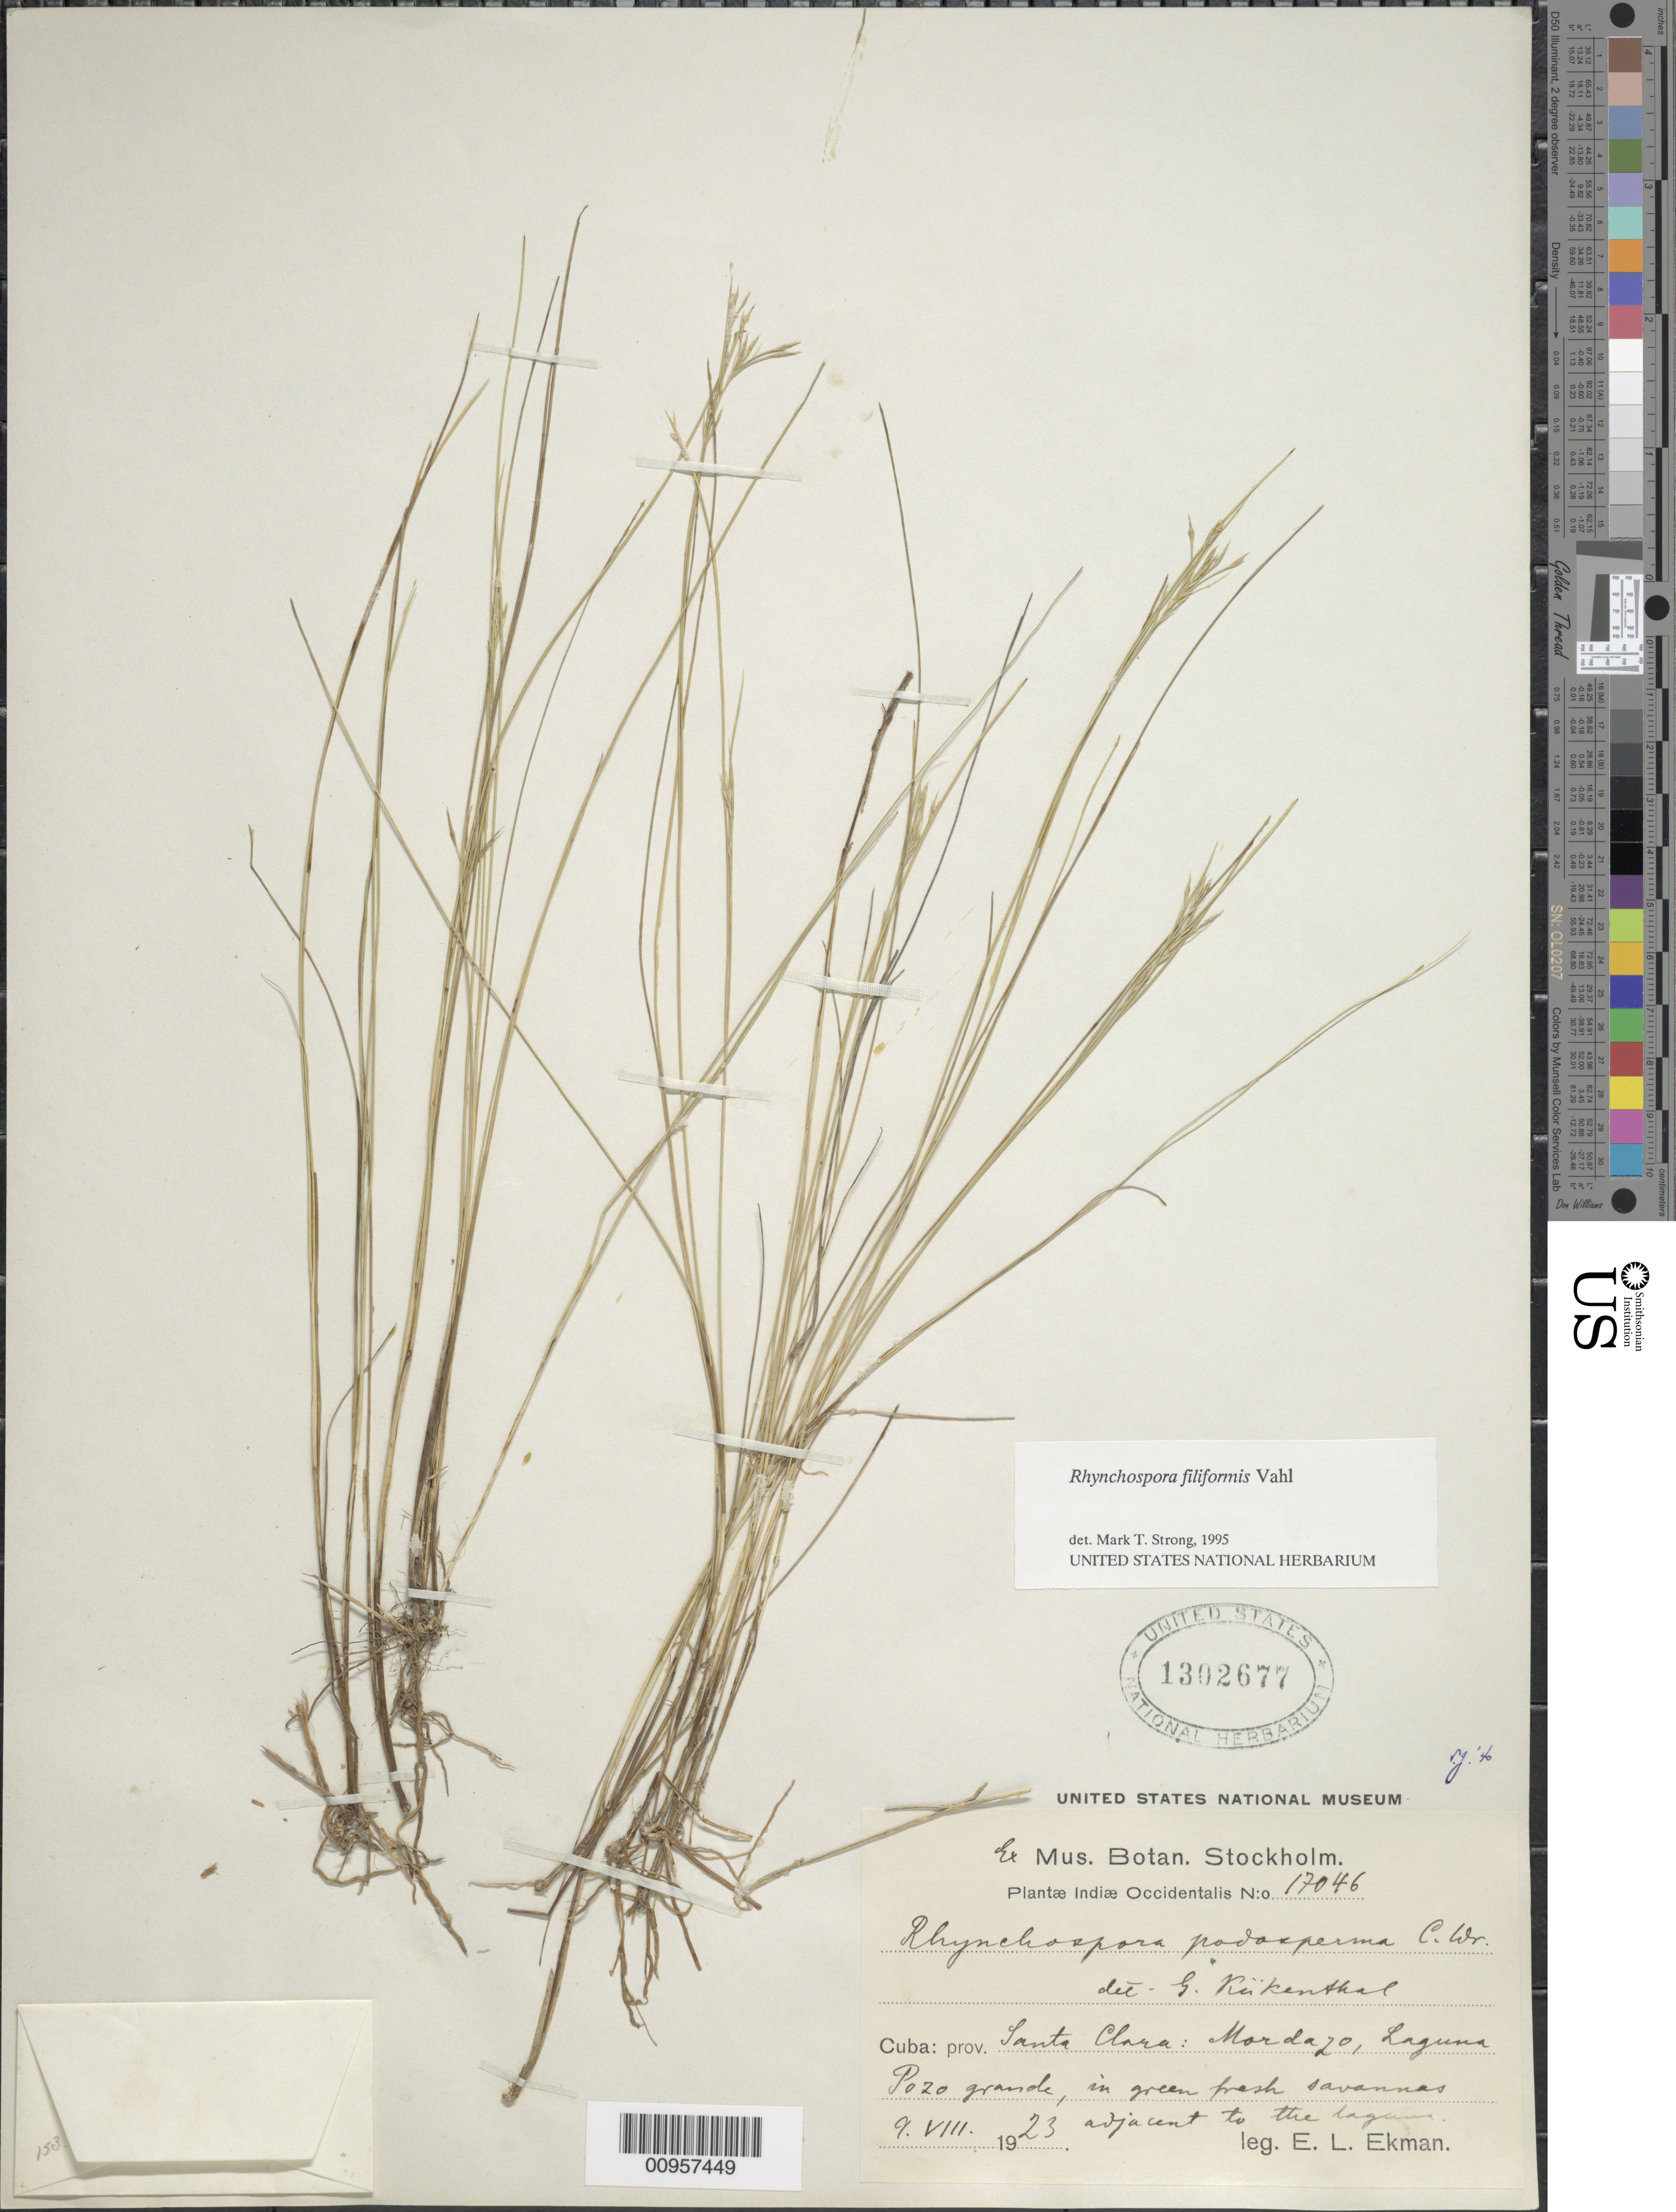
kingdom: Plantae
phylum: Tracheophyta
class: Liliopsida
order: Poales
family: Cyperaceae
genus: Rhynchospora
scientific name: Rhynchospora filiformis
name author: Vahl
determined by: Strong, M. T., (US), Smithsonian Institution - National Museum of Natural History (UNITED STATES)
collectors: E. L. Ekman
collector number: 17046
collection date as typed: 09 Aug 1923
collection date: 1923-08-09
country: Cuba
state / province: Las Villas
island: Cuba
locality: Mardazo, Laguna Pozo grande, in savannas adjacent to the lagoon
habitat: In green fresh savannas adjacent to the lagoon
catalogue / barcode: US 1302677